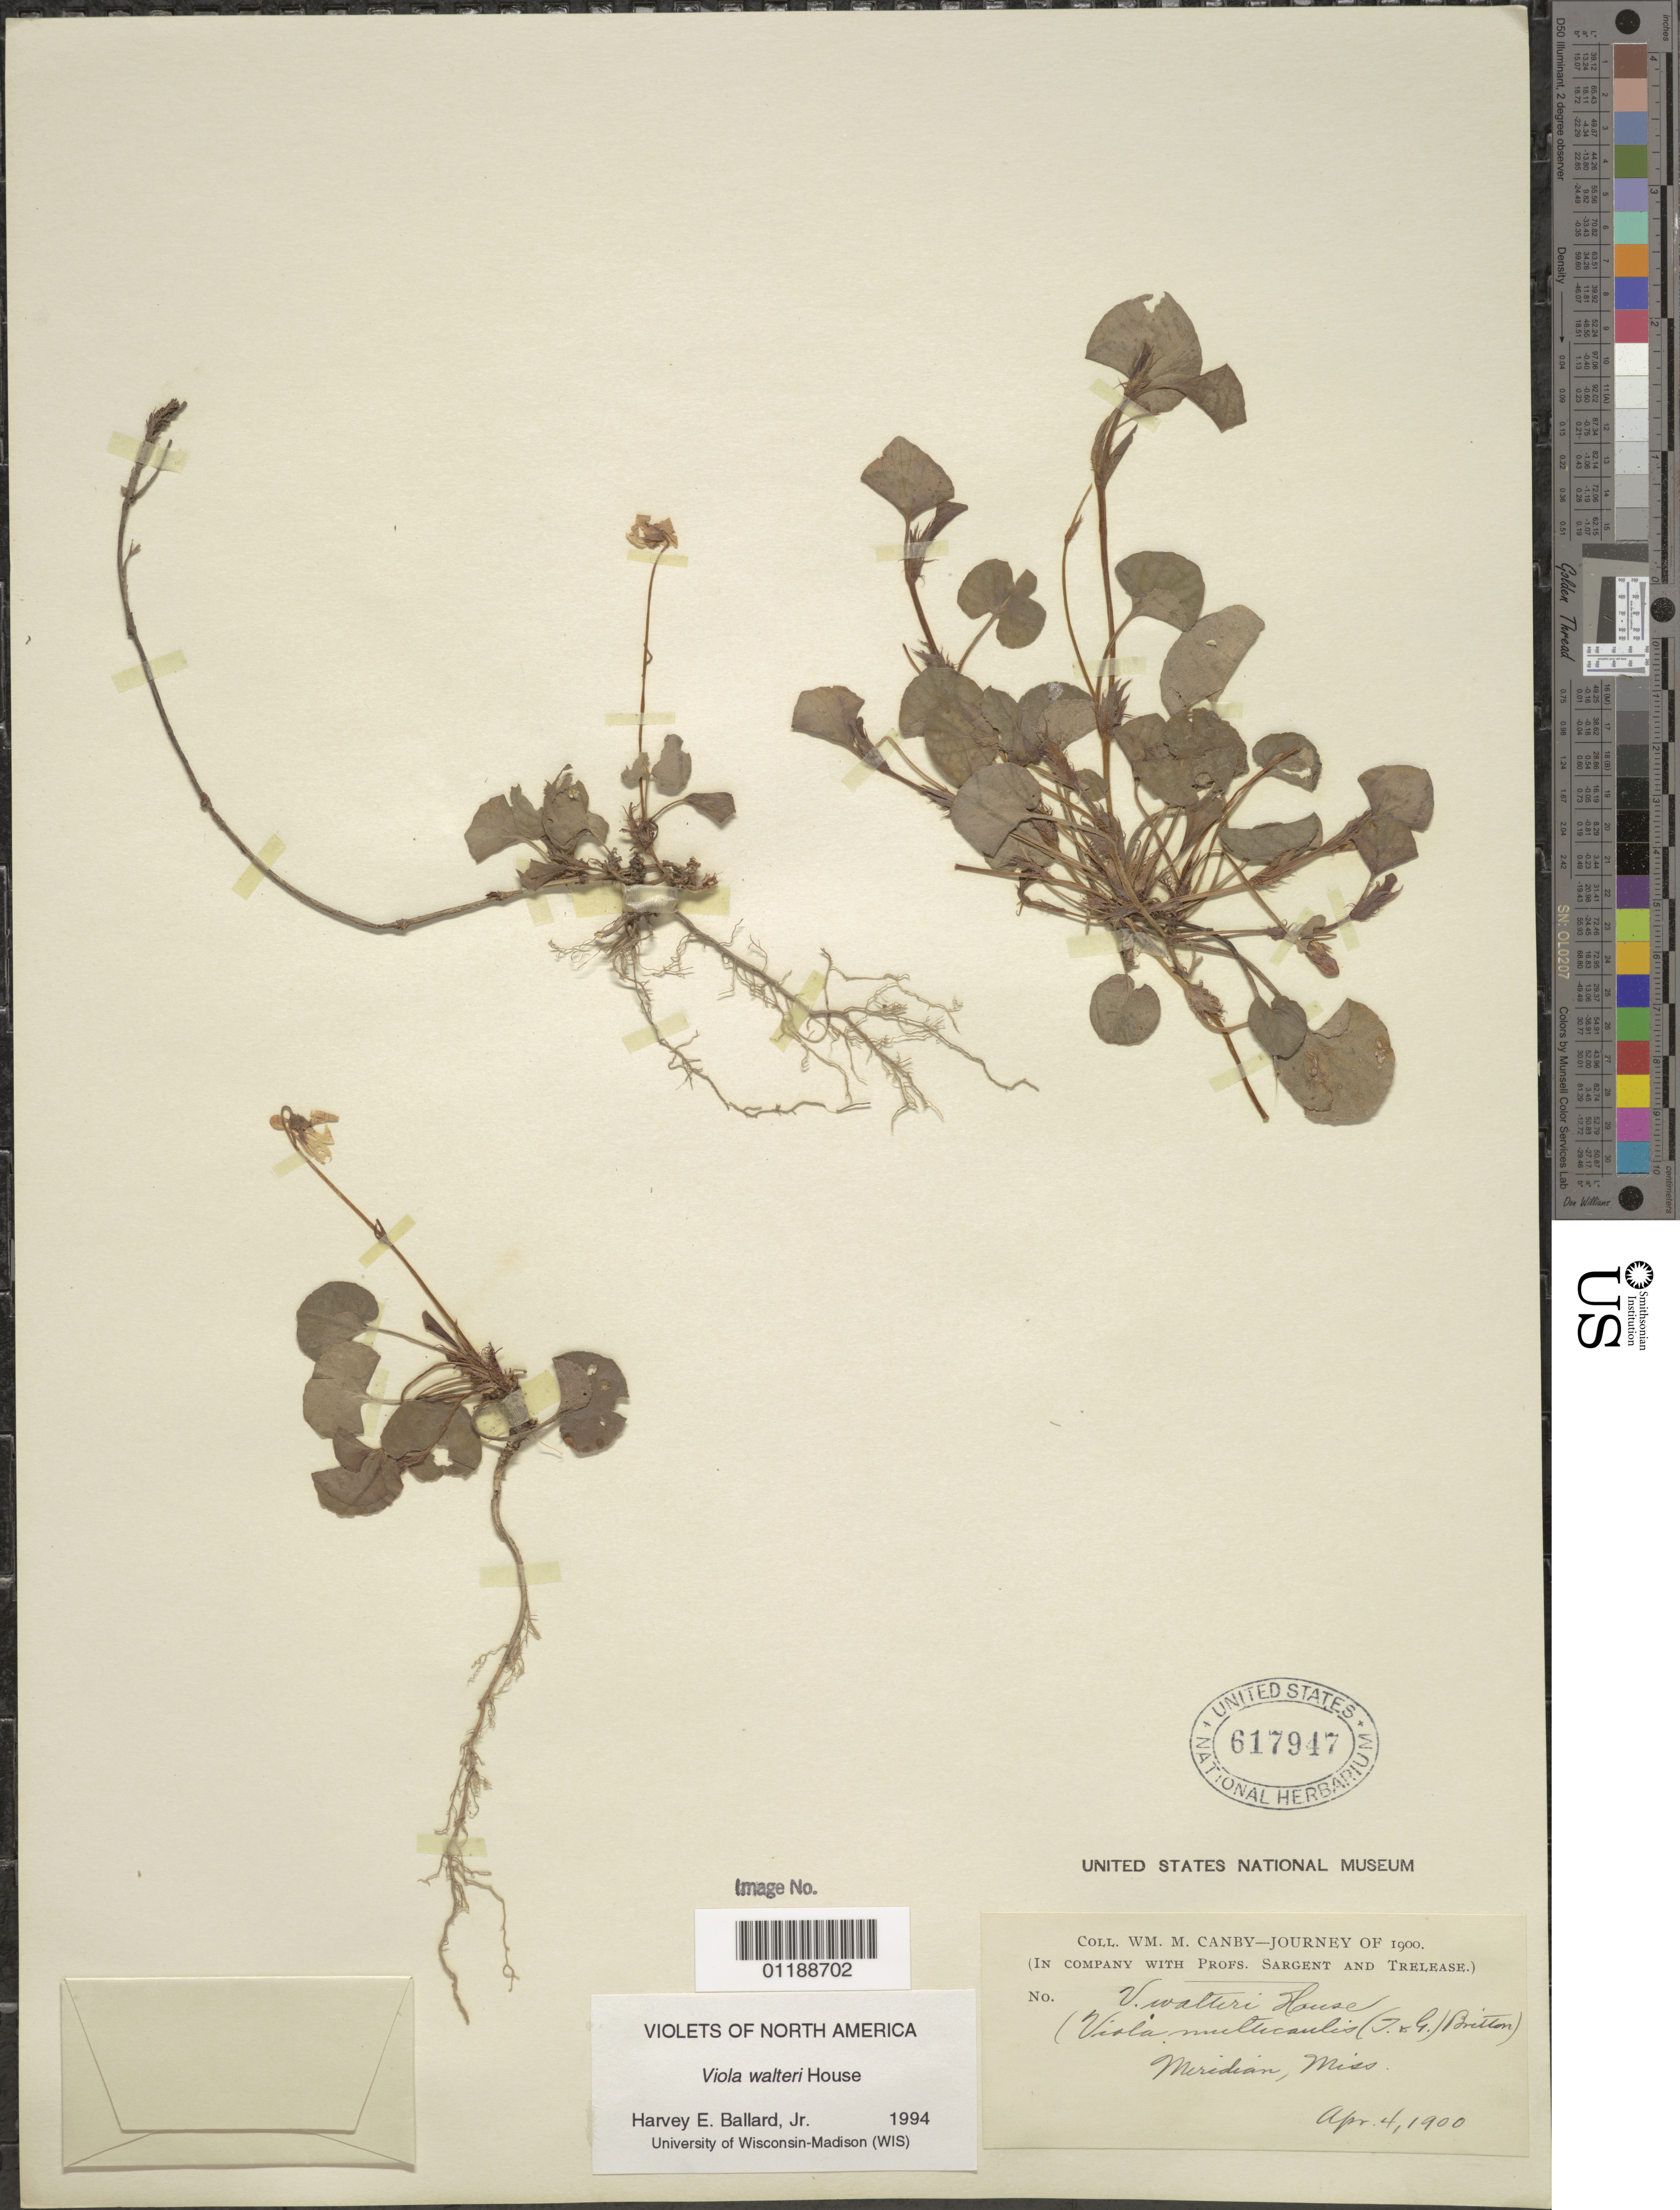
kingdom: Plantae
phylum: Tracheophyta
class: Magnoliopsida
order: Malpighiales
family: Violaceae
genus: Viola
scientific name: Viola walteri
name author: House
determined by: Ballard, Harvey E.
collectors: W. M. Canby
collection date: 1900-04-04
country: United States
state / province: Mississippi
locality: Meridian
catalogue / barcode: US 617947